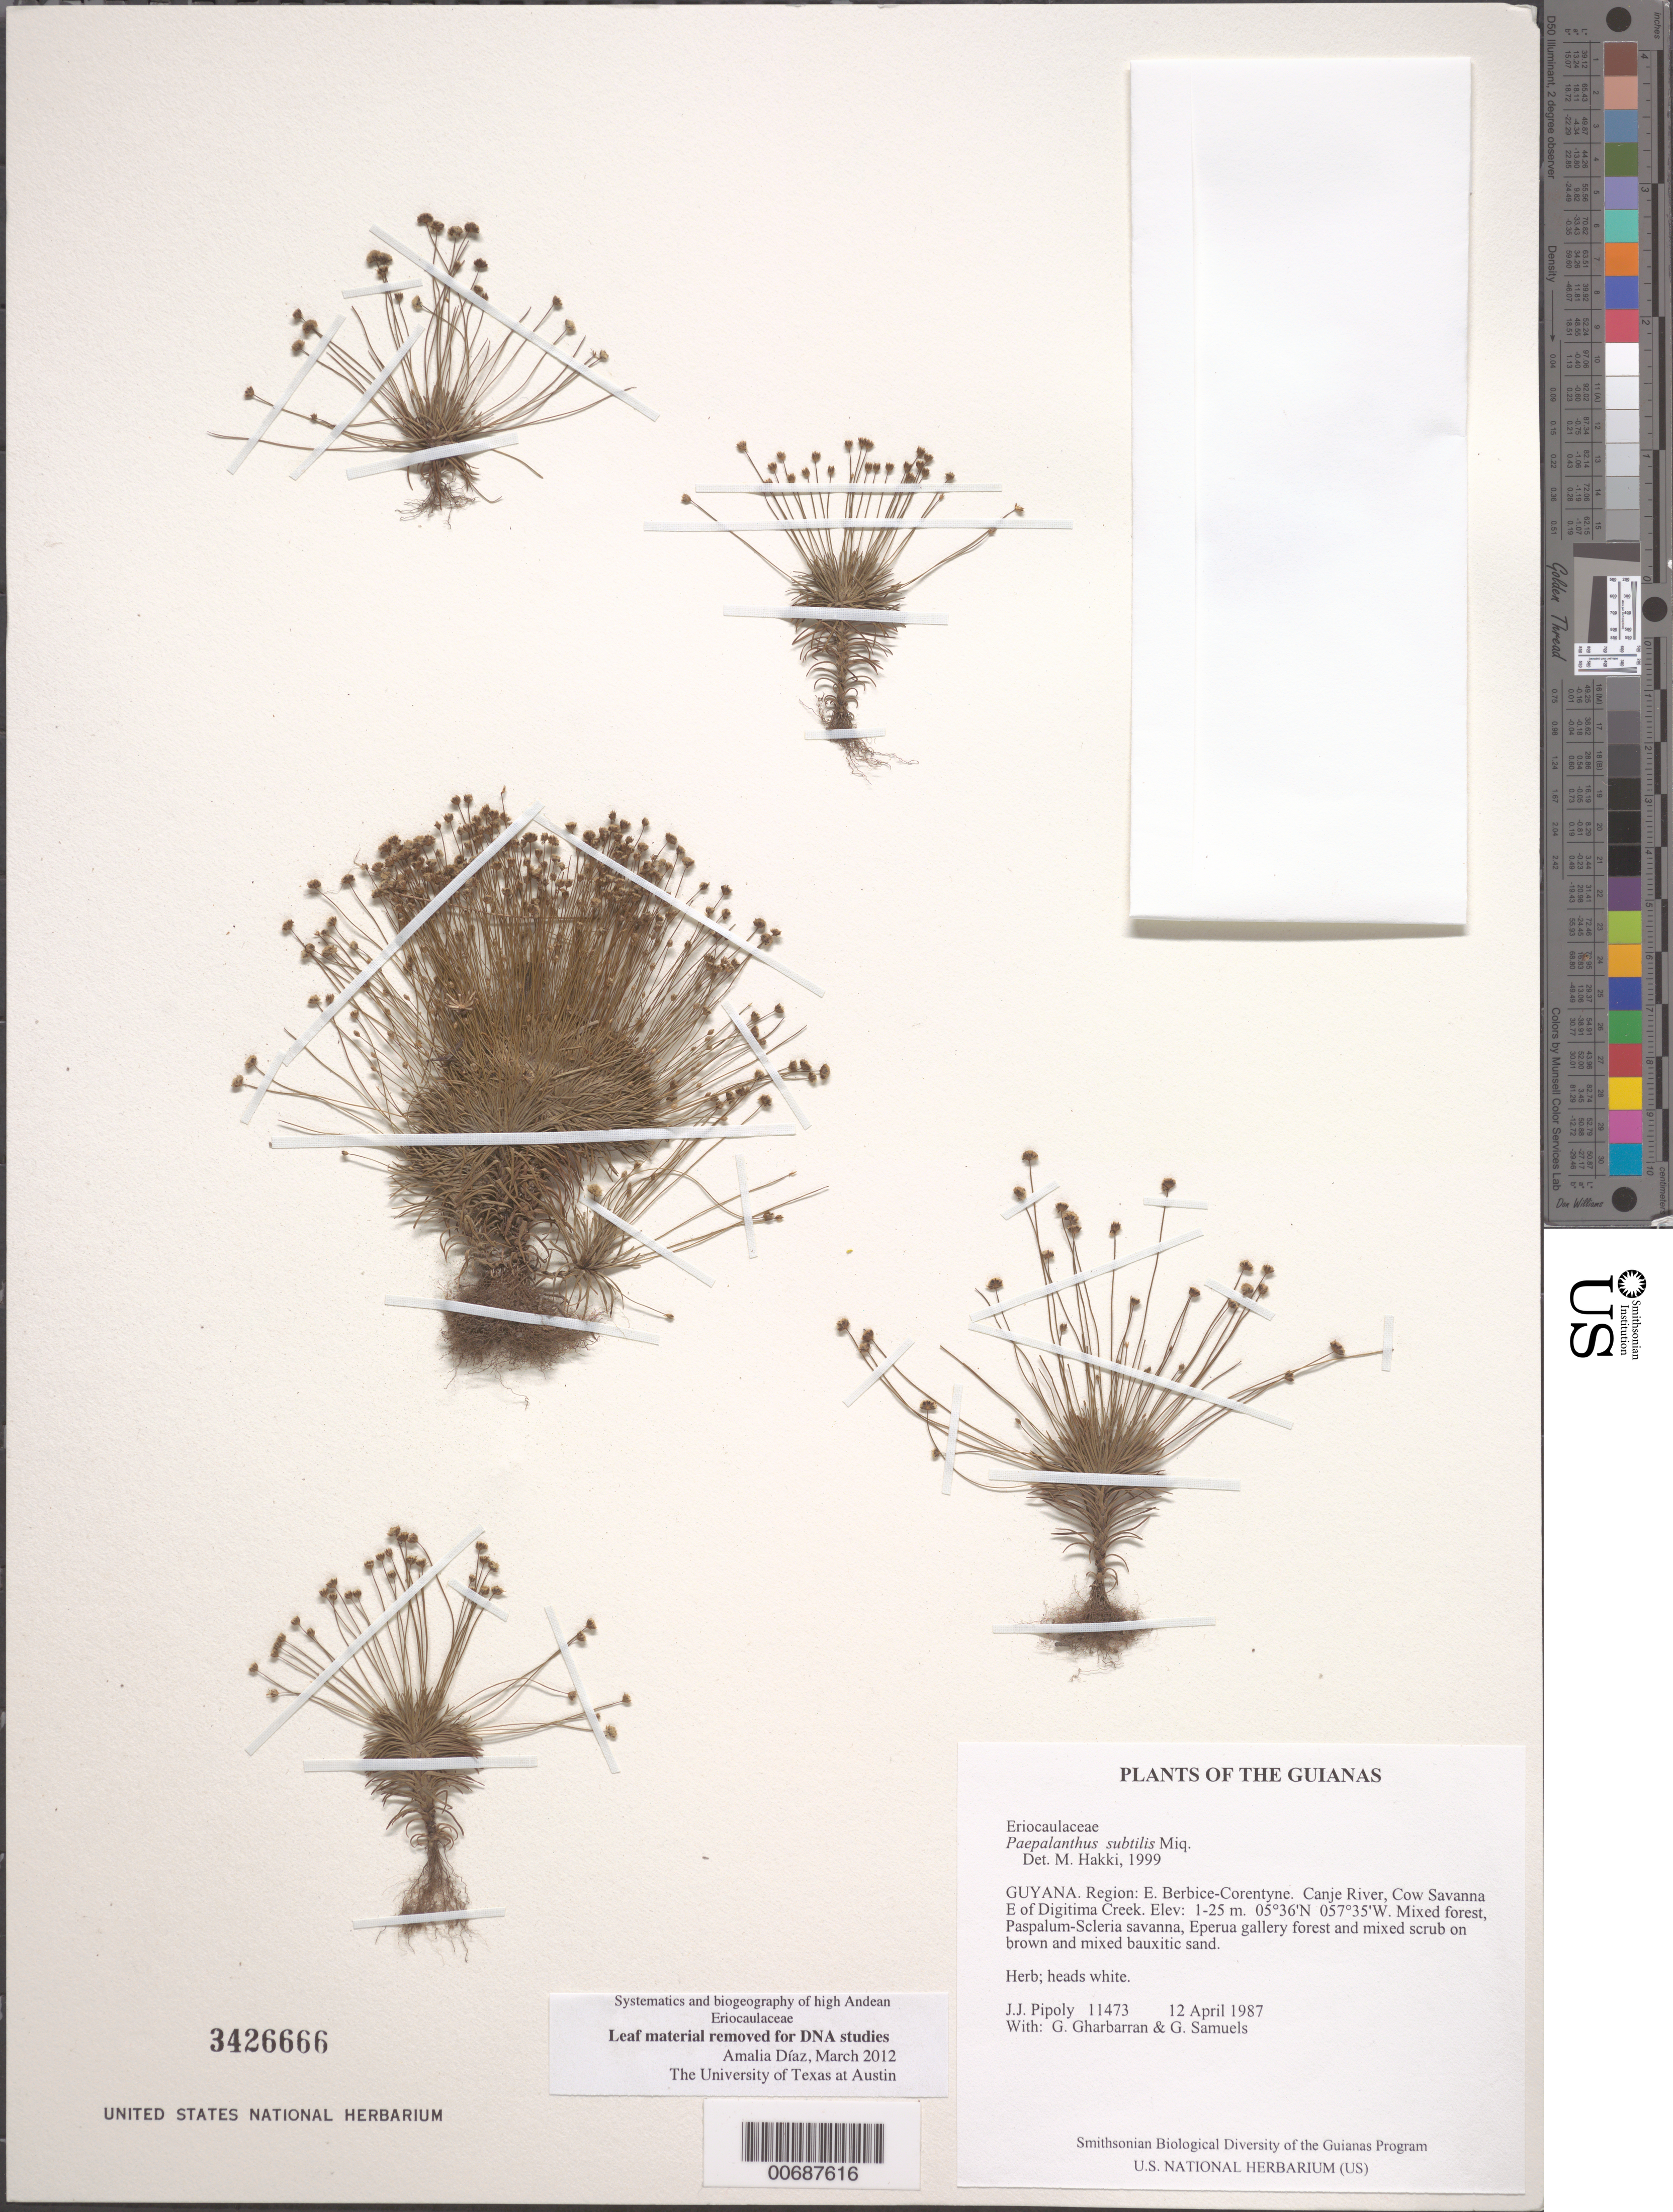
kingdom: Plantae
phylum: Tracheophyta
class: Liliopsida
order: Poales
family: Eriocaulaceae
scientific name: Giuliettia subtilis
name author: (Miq.) Andrino & Sano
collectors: J. J. Pipoly, G. Gharbarran & G. Samuels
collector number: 11473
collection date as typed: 12 April 1987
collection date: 1987-04-12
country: Guyana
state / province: E. Berbice-Corentyne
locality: Canje River, Cow Savanna E of Digitima Creek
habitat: Mixed forest, Paspalum-Scleria savanna, Eperua gallery forest and mixed scrub on brown and mixed bauxitic sand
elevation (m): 1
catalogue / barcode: US 3426666